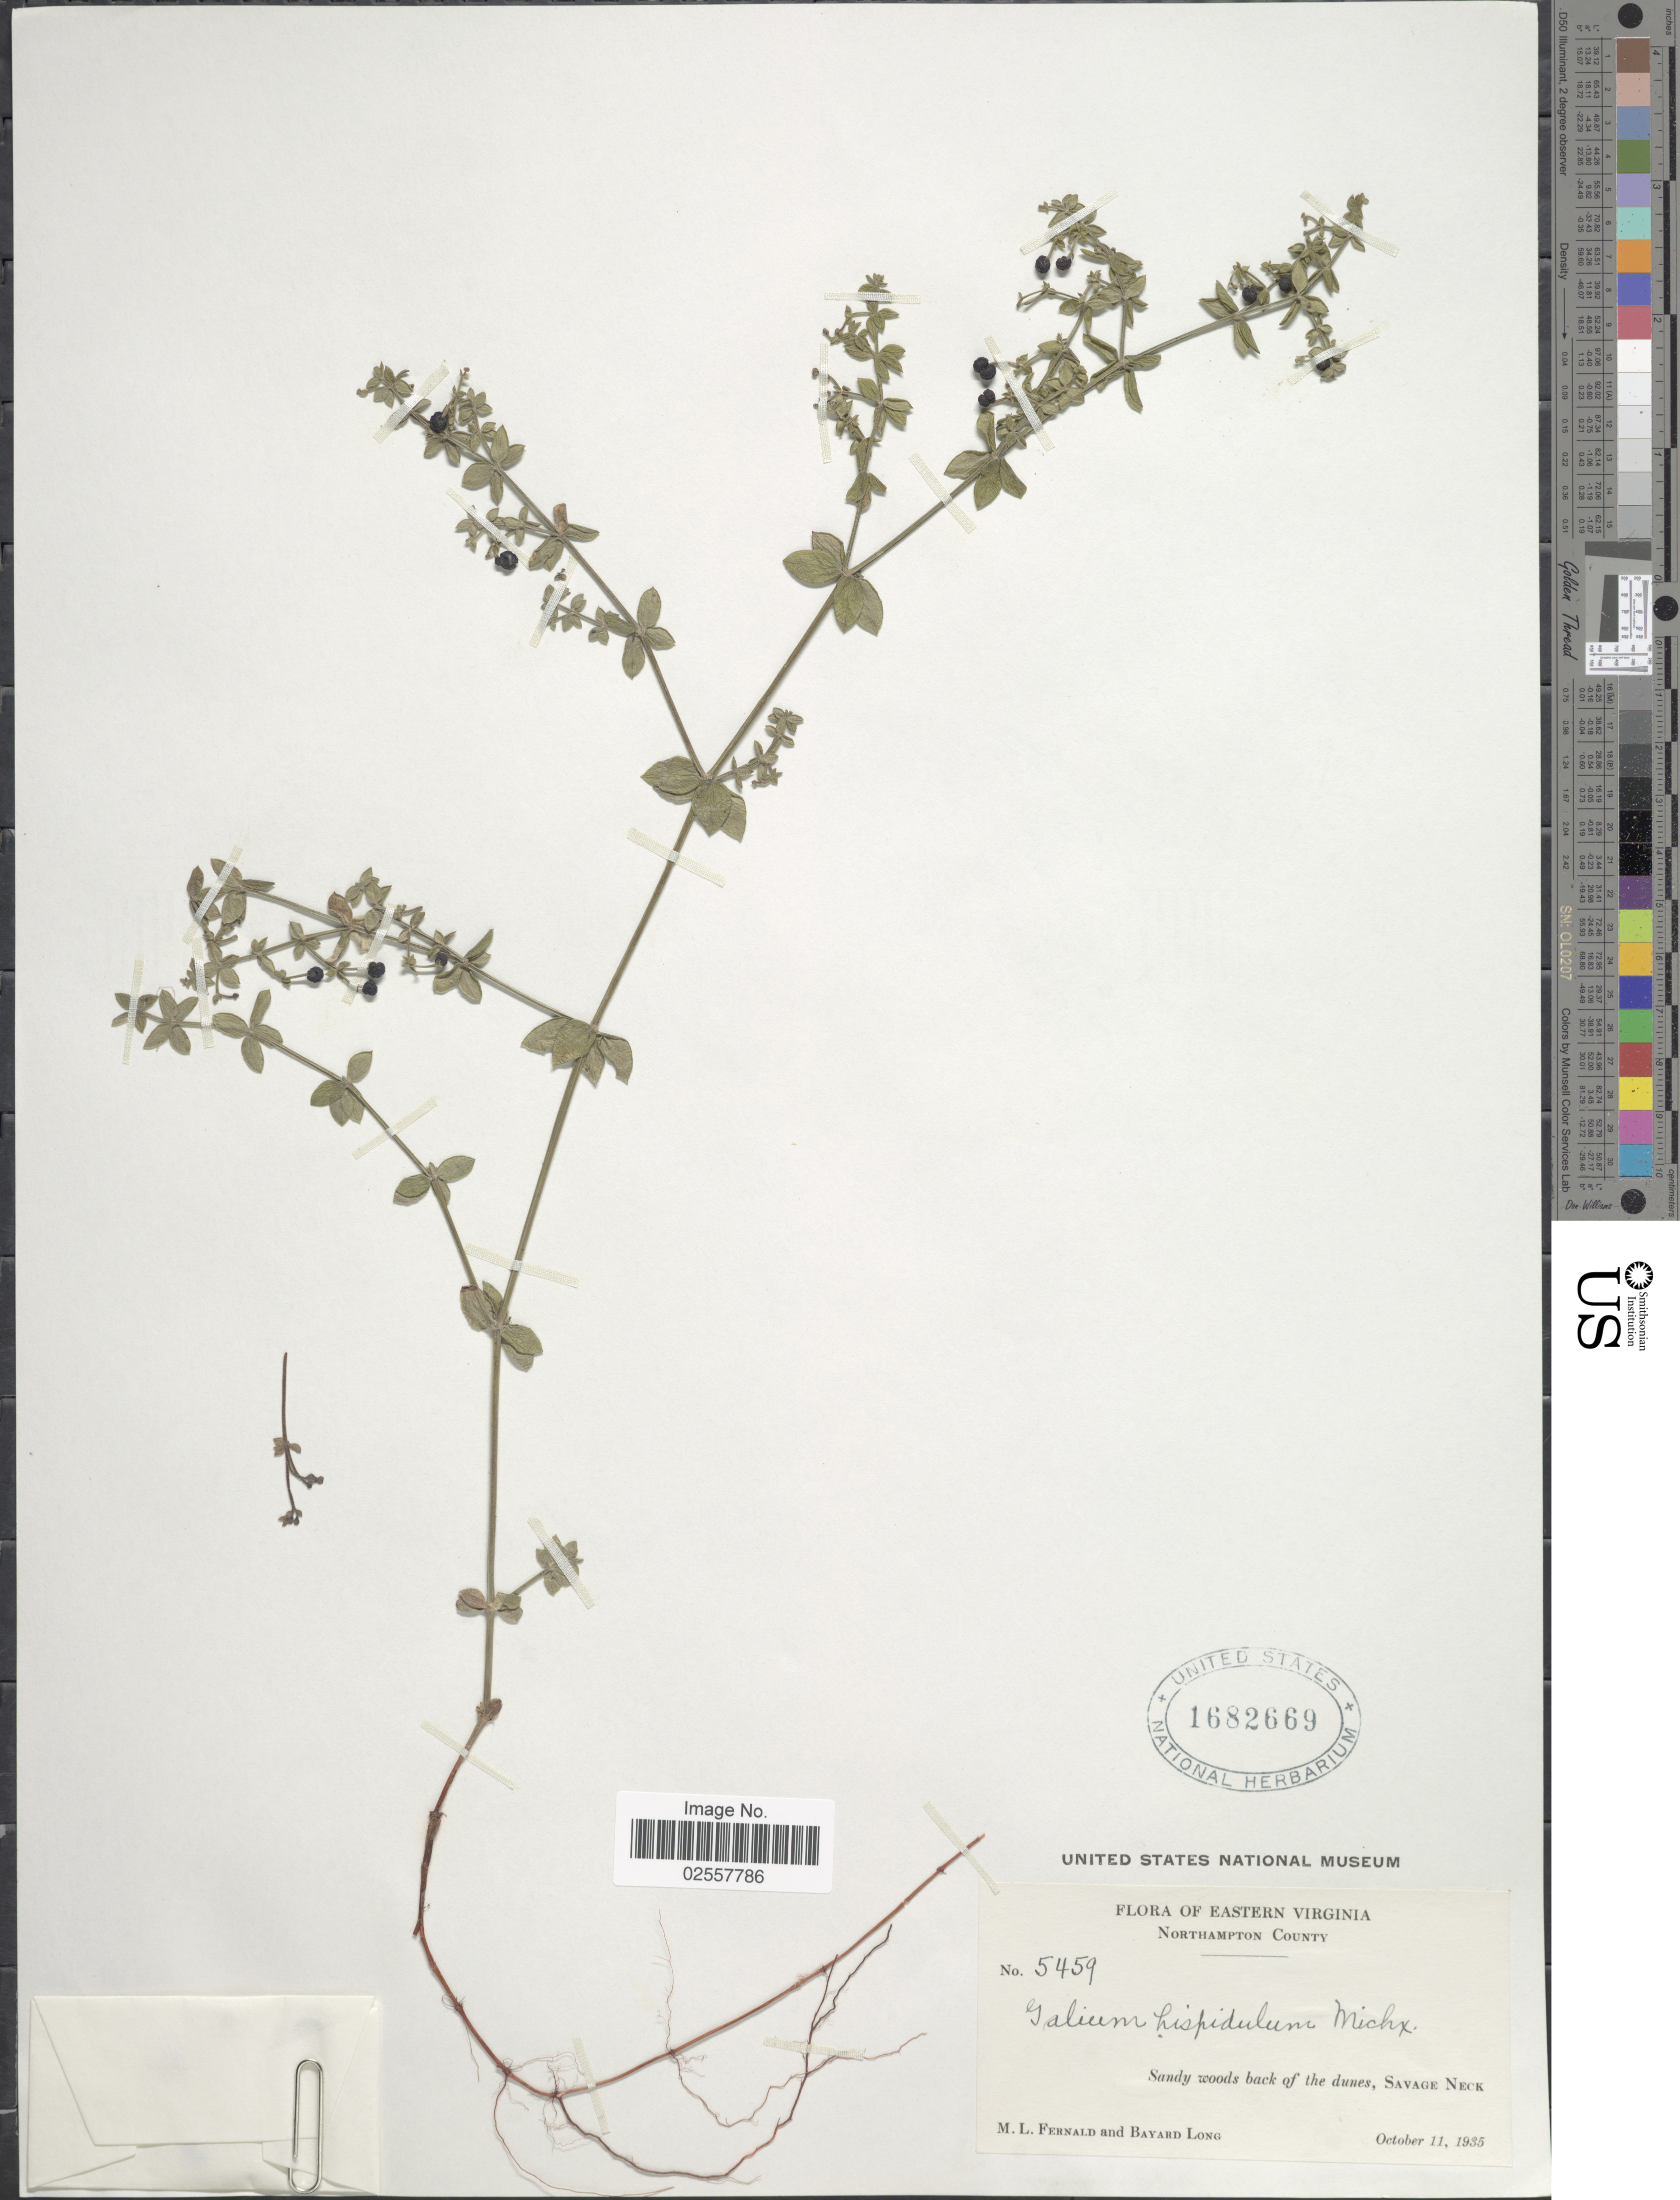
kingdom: Plantae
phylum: Tracheophyta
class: Magnoliopsida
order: Gentianales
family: Rubiaceae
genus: Galium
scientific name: Galium hispidulum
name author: Michx.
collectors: M. L. Fernald & B. Long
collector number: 5459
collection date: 1935-10-11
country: United States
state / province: Virginia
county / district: Northampton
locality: Eastern Virginia. Sandy woods back of the dunes, Savage Neck.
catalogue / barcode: US 1682669